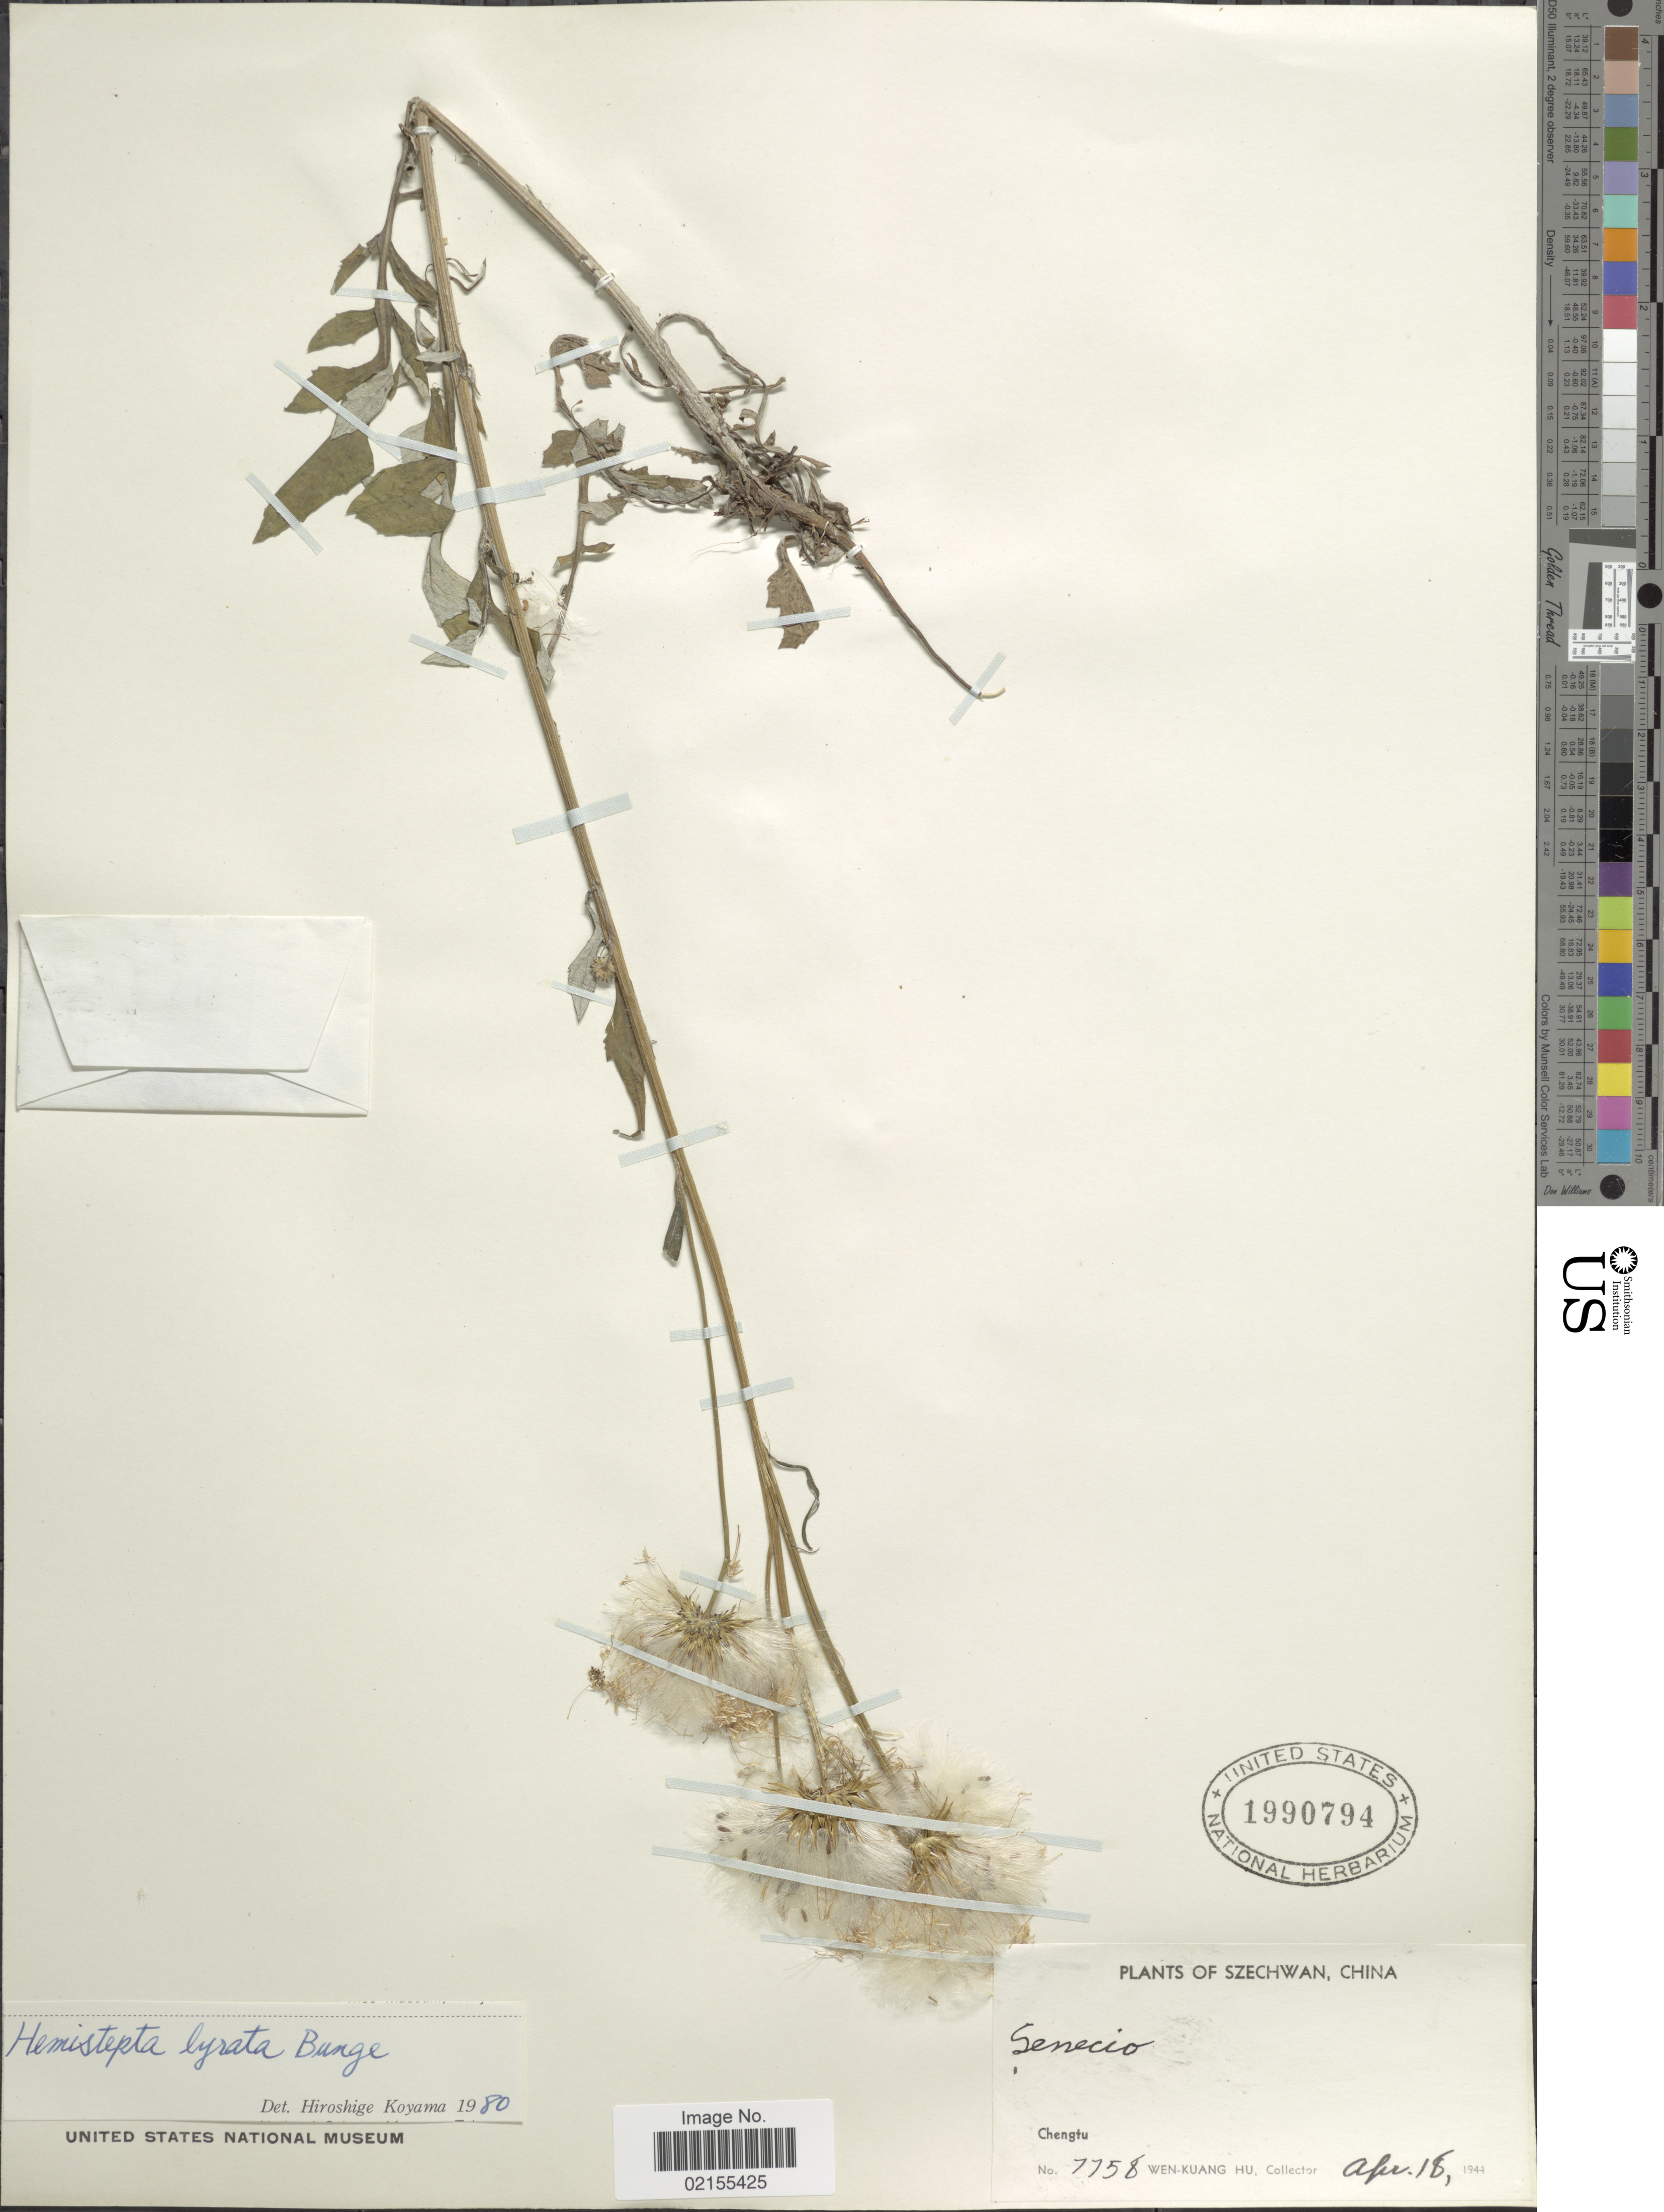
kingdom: Plantae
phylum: Tracheophyta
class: Magnoliopsida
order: Asterales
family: Asteraceae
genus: Hemistepta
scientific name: Hemistepta lyrata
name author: Bunge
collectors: W. K. Hu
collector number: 7758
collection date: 1944-04-18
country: China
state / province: Sichuan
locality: Szechwan, Chengtu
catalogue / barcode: US 1990794